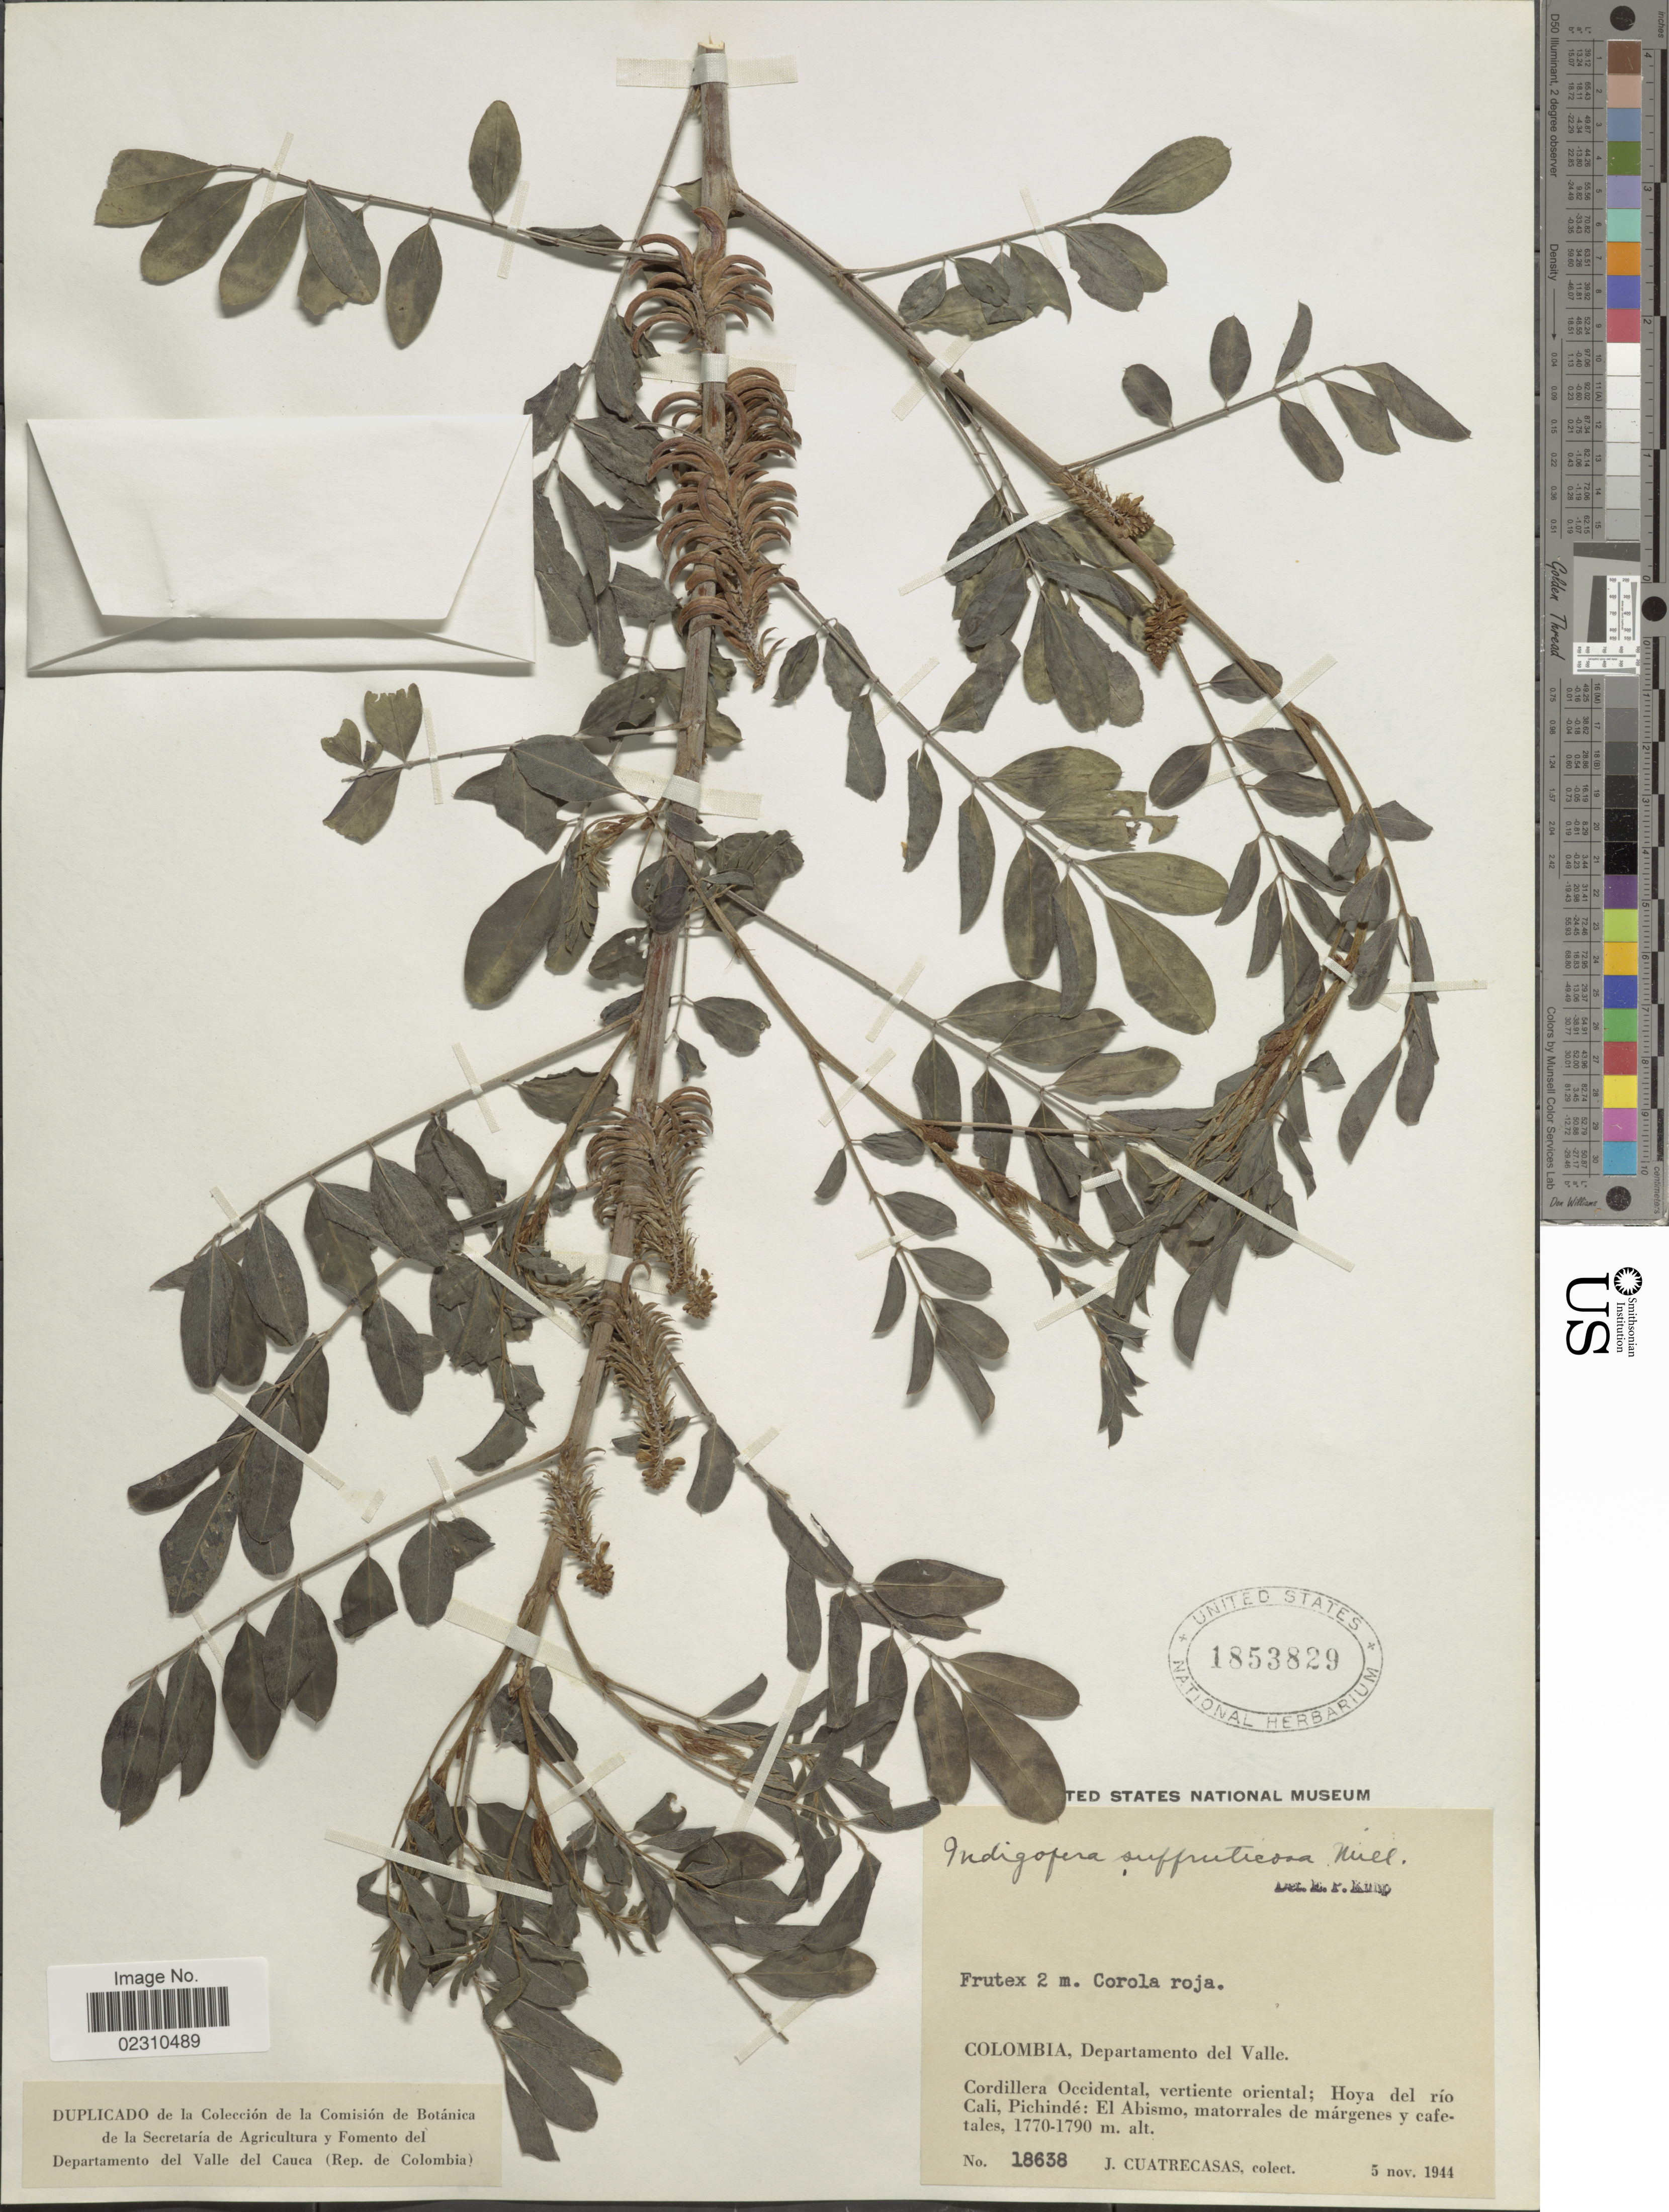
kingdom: Plantae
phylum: Tracheophyta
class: Magnoliopsida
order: Fabales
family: Fabaceae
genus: Indigofera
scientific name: Indigofera suffruticosa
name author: Mill.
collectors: J. Cuatrecasas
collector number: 18638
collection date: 1944-11-05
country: Colombia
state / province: Valle del Cauca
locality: Colombia, Departamento del Valle. Cordillera Occidental, vertiente oriental; Hoya del rio cali, Pichinde: El Abismo, matorrales de margines y cafetales.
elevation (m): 1770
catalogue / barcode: US 1853829